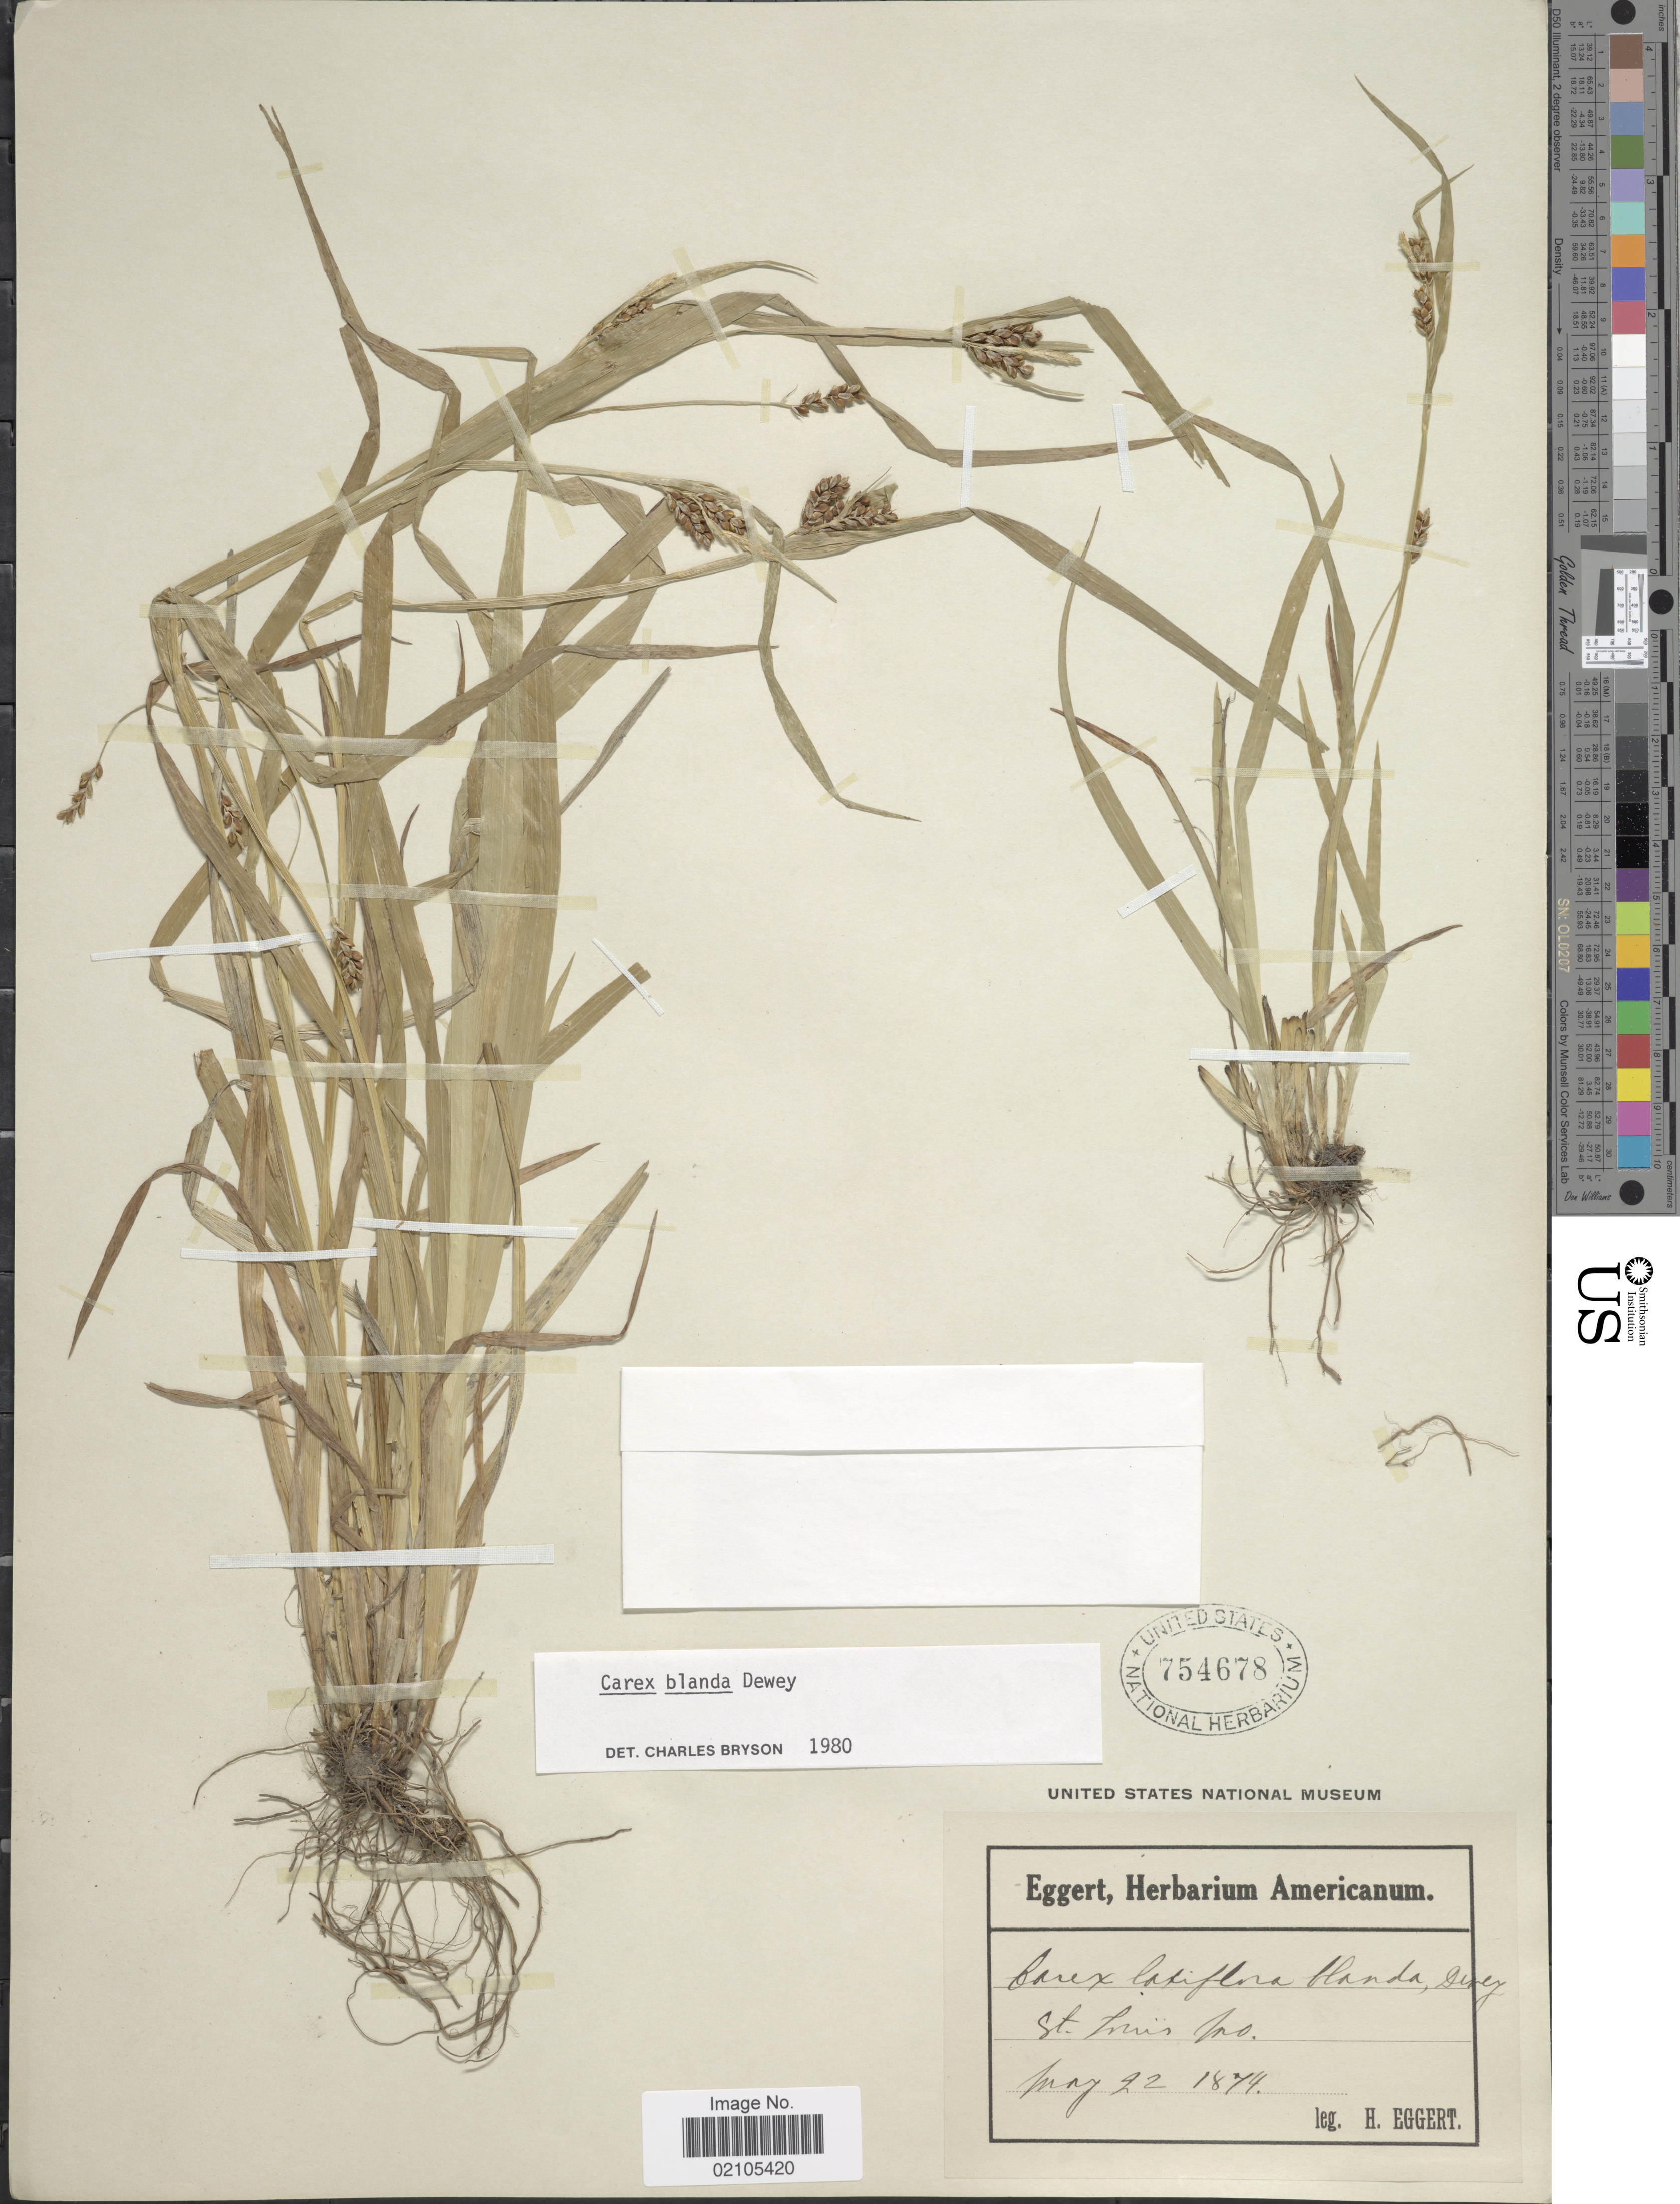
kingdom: Plantae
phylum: Tracheophyta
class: Liliopsida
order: Poales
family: Cyperaceae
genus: Carex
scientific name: Carex blanda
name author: Dewey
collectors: H. Eggert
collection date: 1874-05-22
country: United States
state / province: Missouri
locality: St. Louis, Mo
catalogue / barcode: US 754678